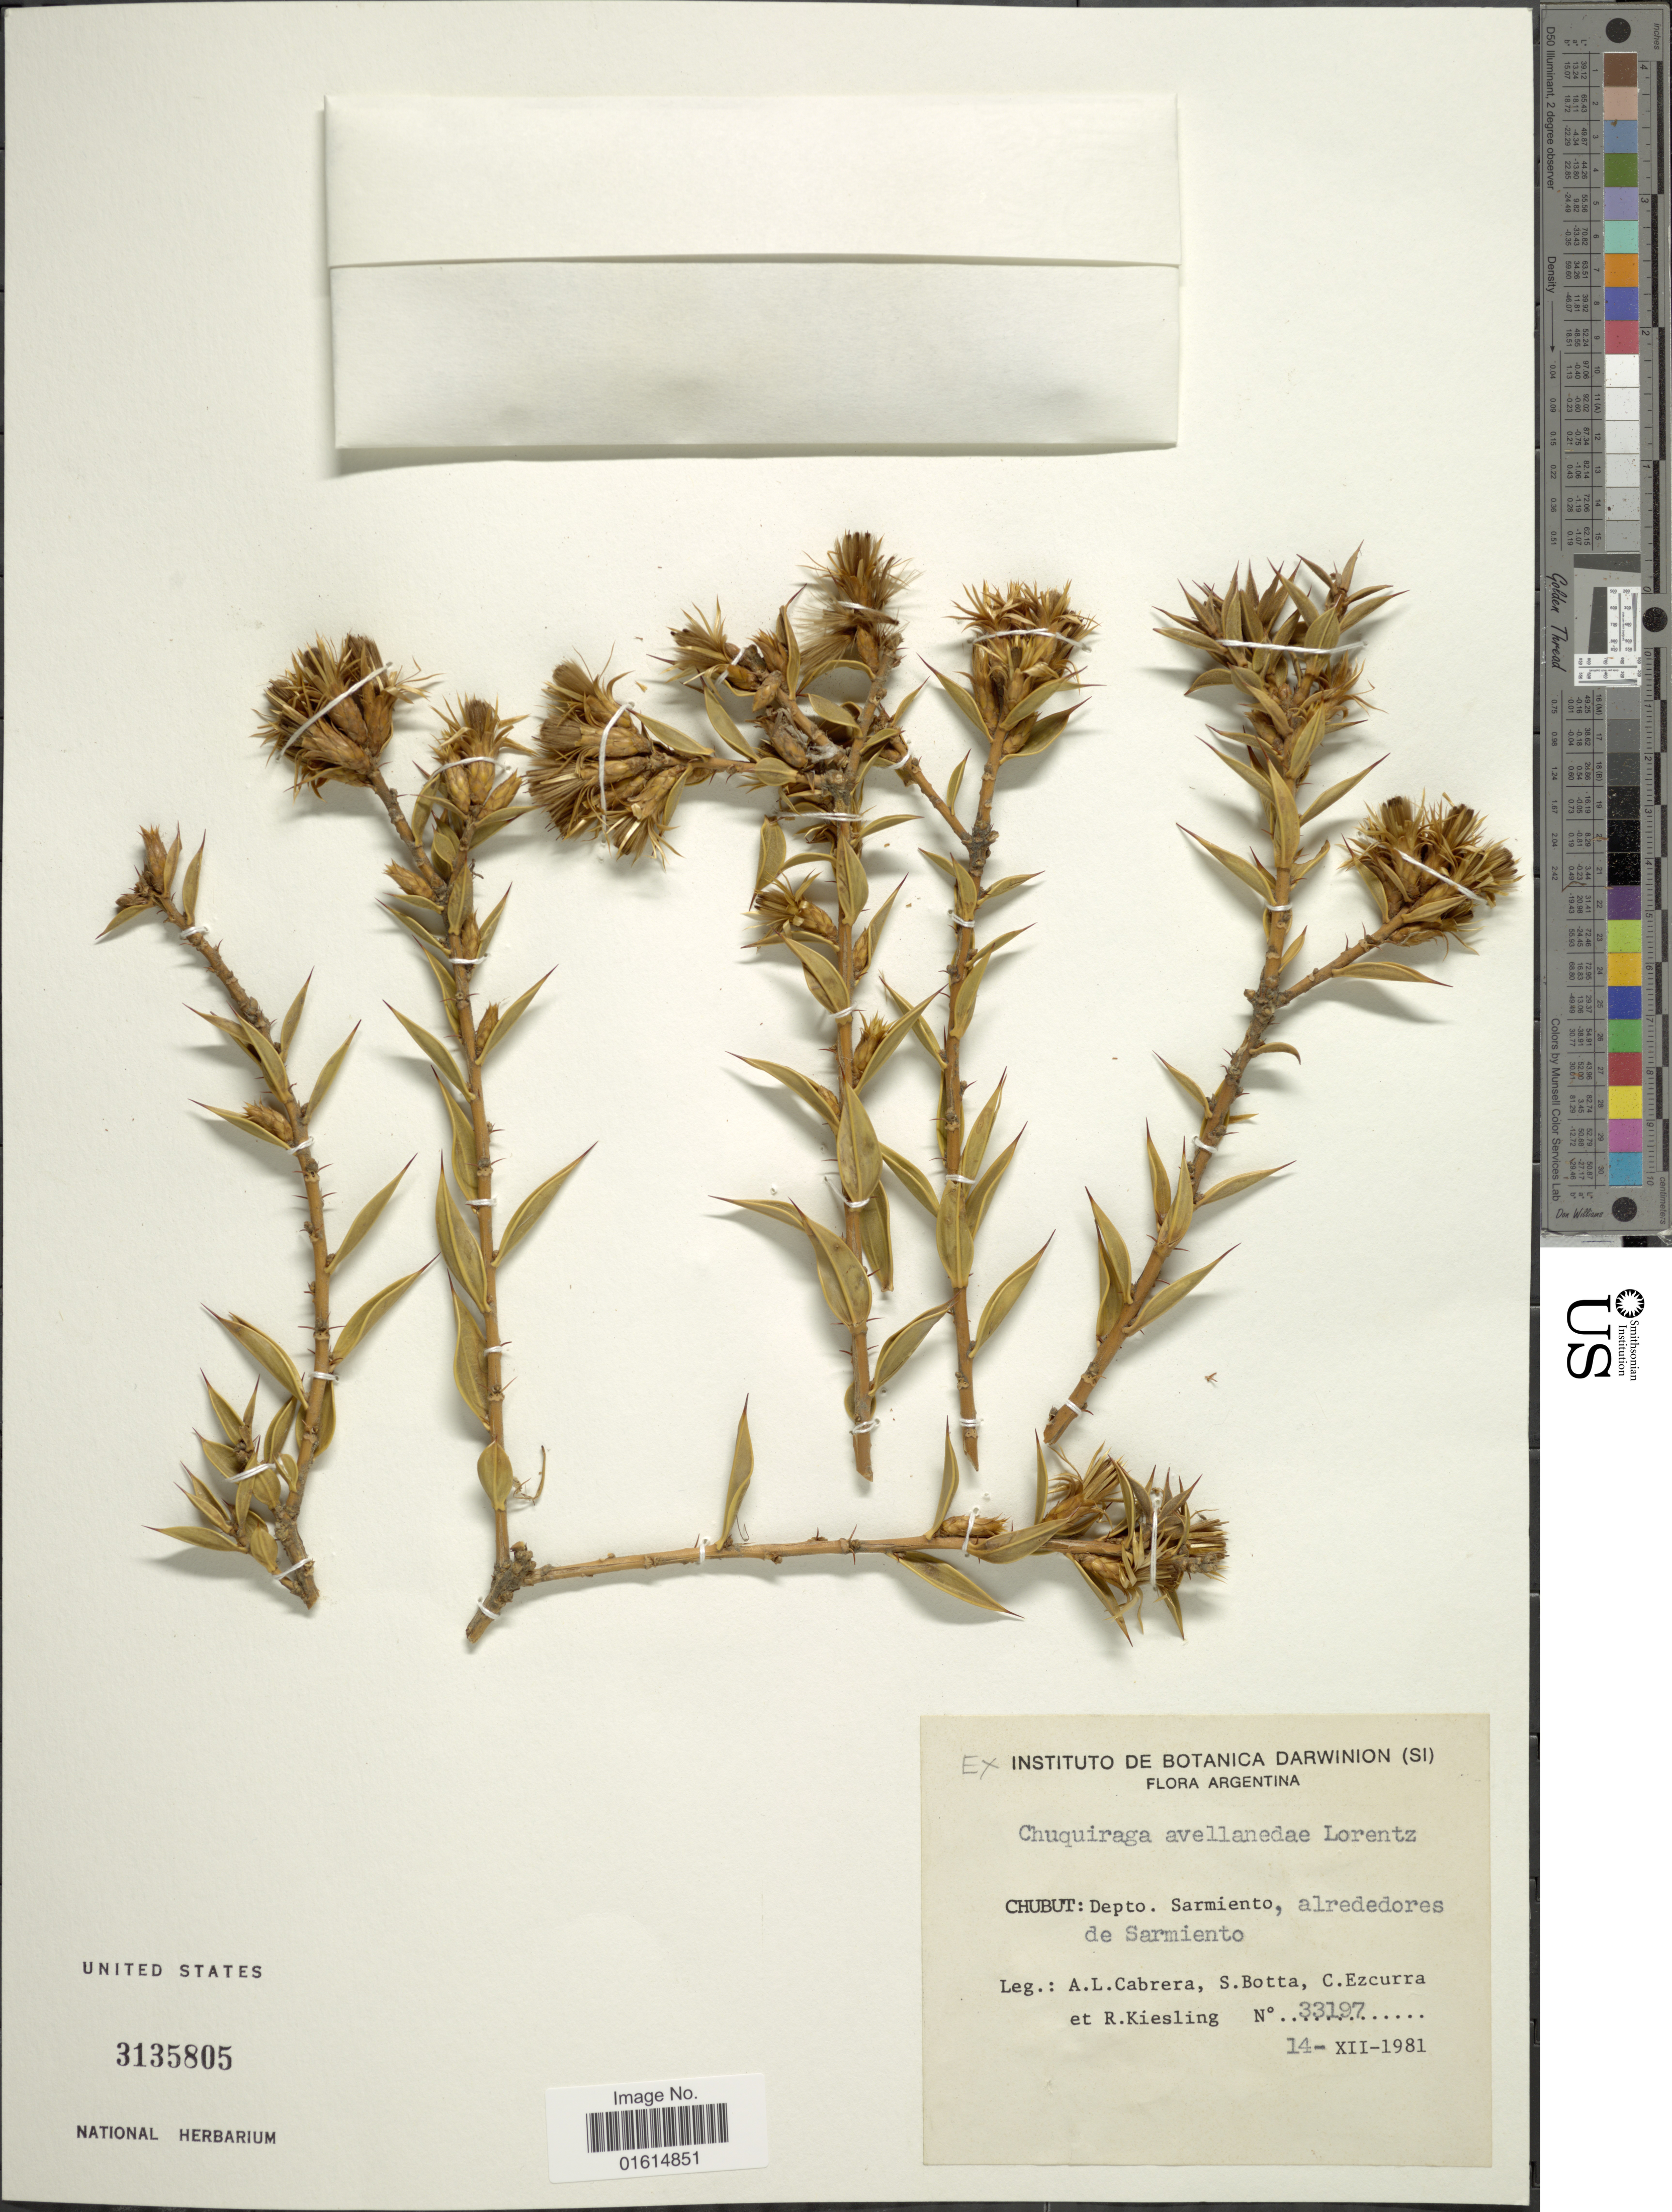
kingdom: Plantae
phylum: Tracheophyta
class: Magnoliopsida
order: Asterales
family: Asteraceae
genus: Chuquiraga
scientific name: Chuquiraga avellanedae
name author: Lorentz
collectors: A. L. Cabrera, S. Botta, C. Ezcurra & R. Kiesling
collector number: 33197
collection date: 1981-12-14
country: Argentina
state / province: Chubut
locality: Chubut, Depto. Sarmiento, alrededores de Sarmiento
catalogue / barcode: US 3135805